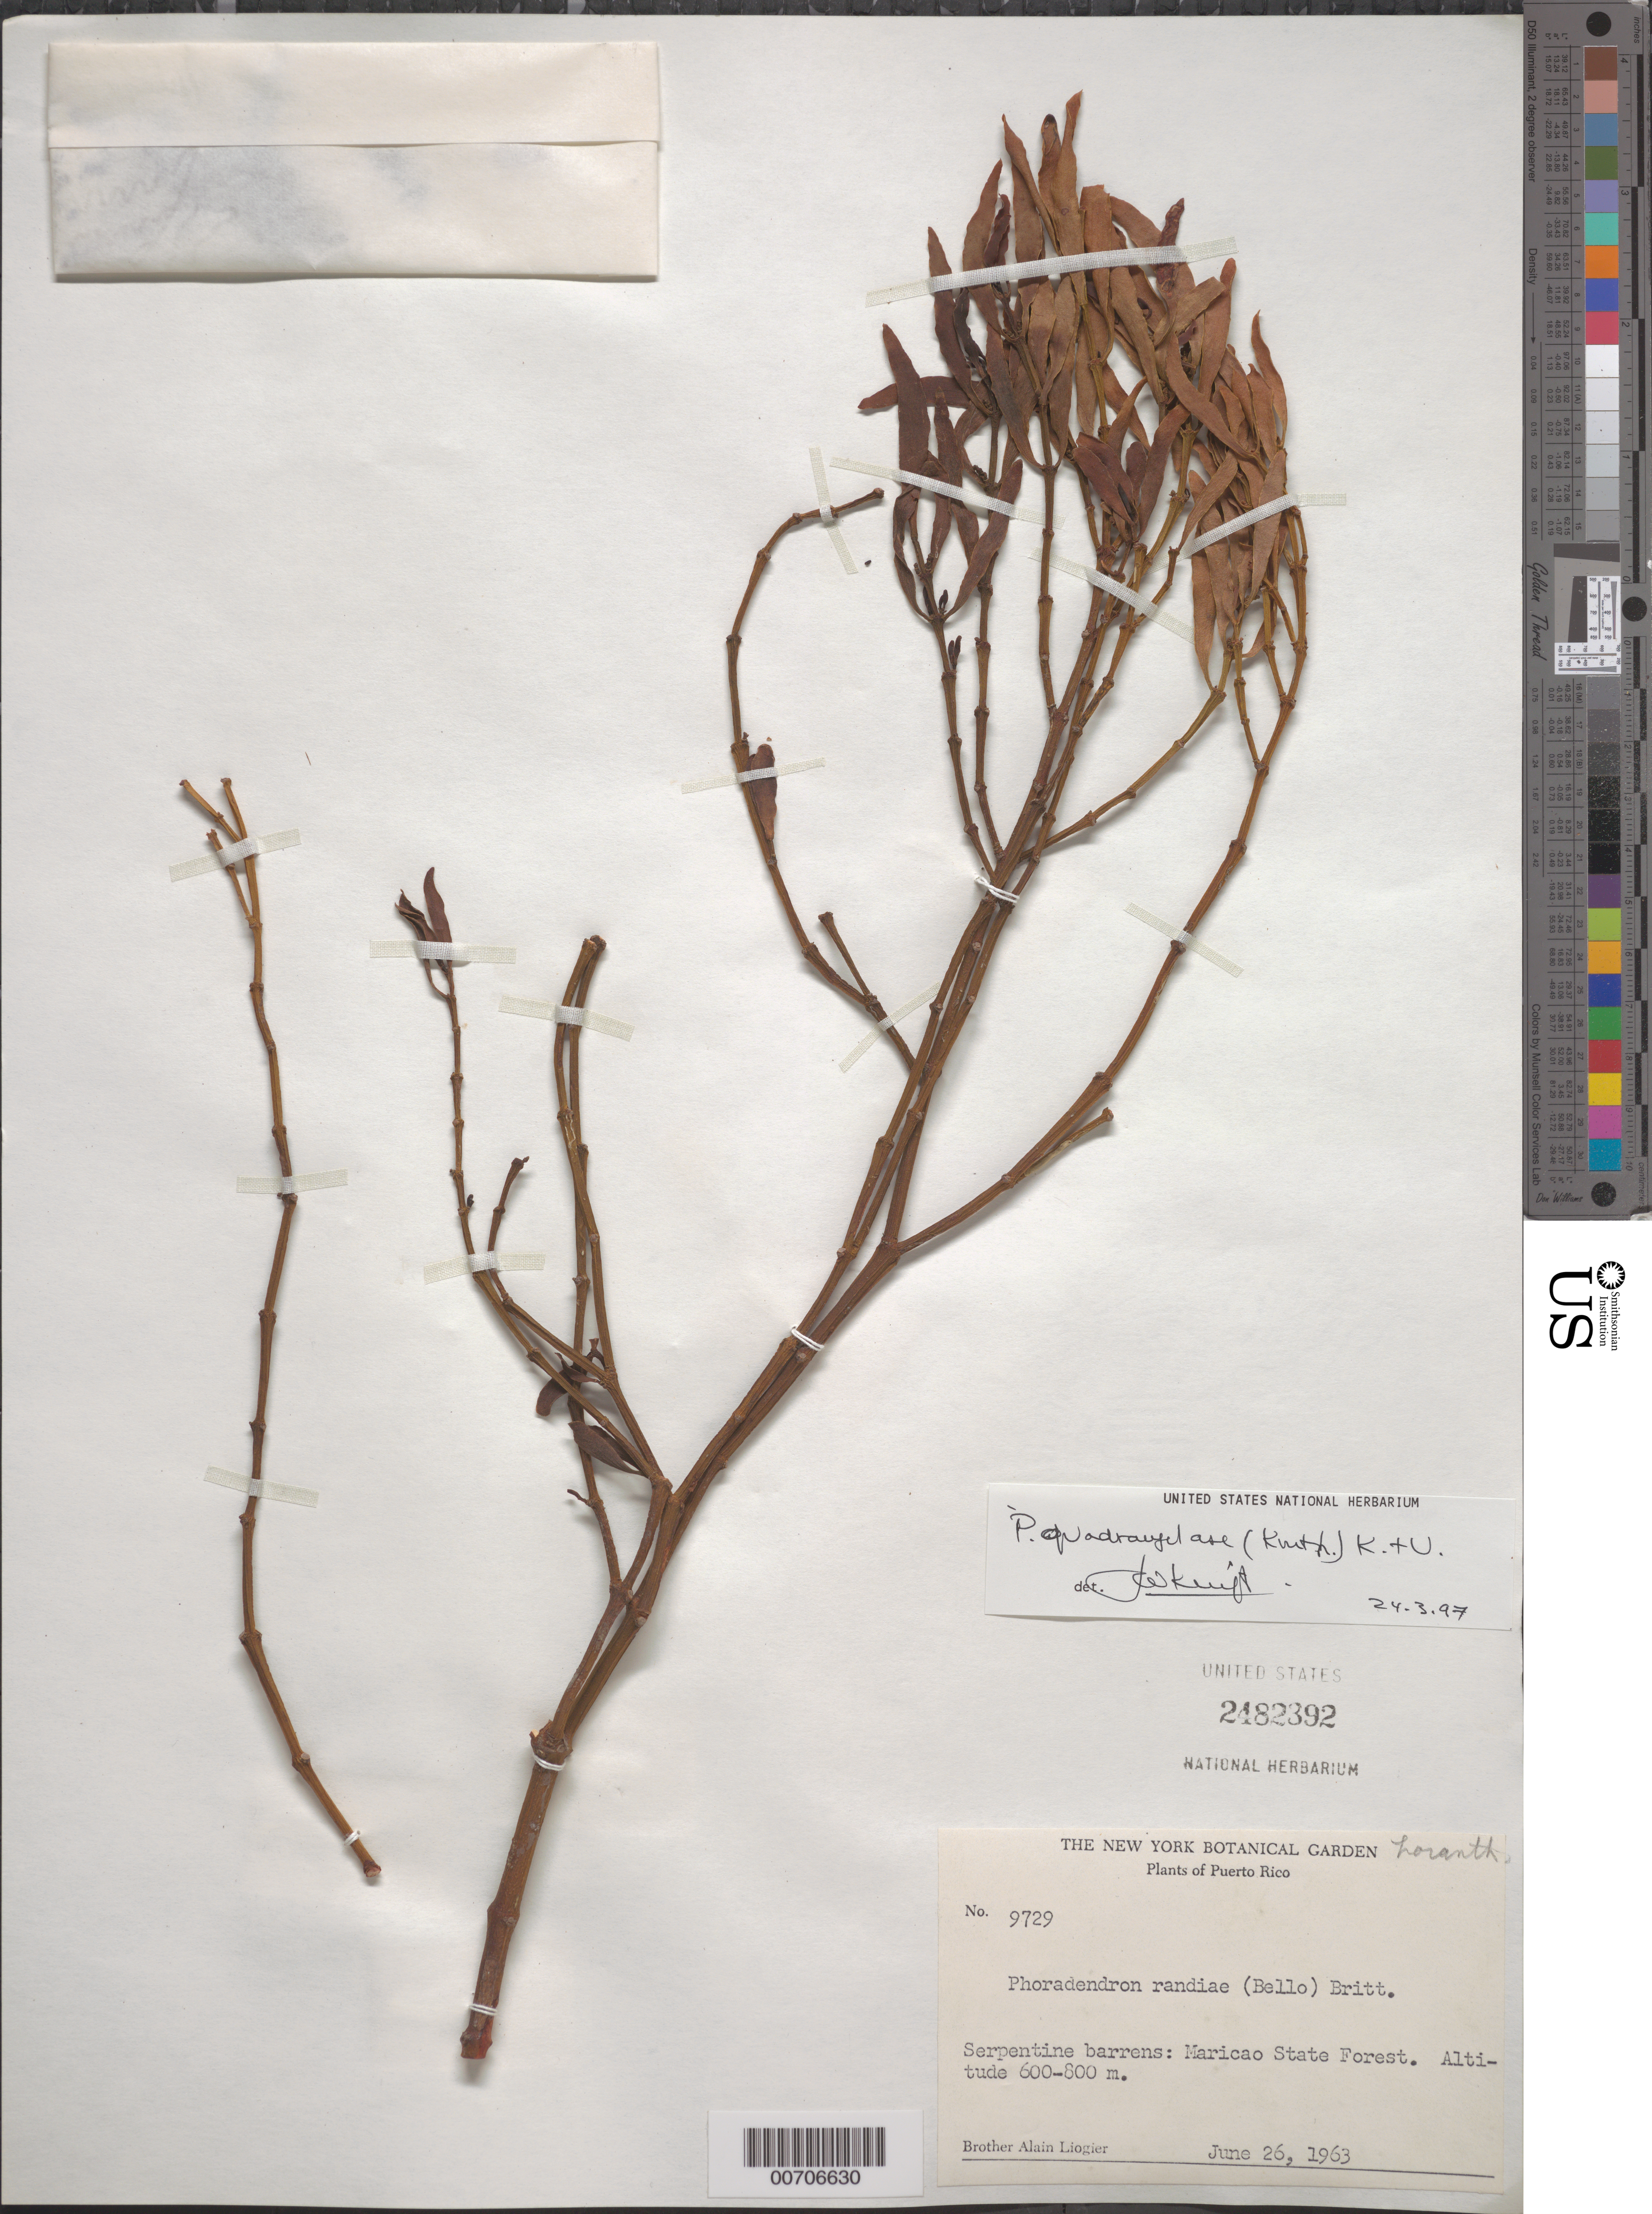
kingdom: Plantae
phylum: Tracheophyta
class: Magnoliopsida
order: Santalales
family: Viscaceae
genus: Phoradendron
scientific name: Phoradendron quadrangulare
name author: (Kunth) Griseb.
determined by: Kuijt, Job, (CANADA)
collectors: A. H. Liogier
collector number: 9729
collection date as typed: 26 Jun 1963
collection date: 1963-06-26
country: Puerto Rico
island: Greater Antilles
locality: Maricao State Forest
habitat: Serpentine barrens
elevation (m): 600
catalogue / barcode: US 2482392